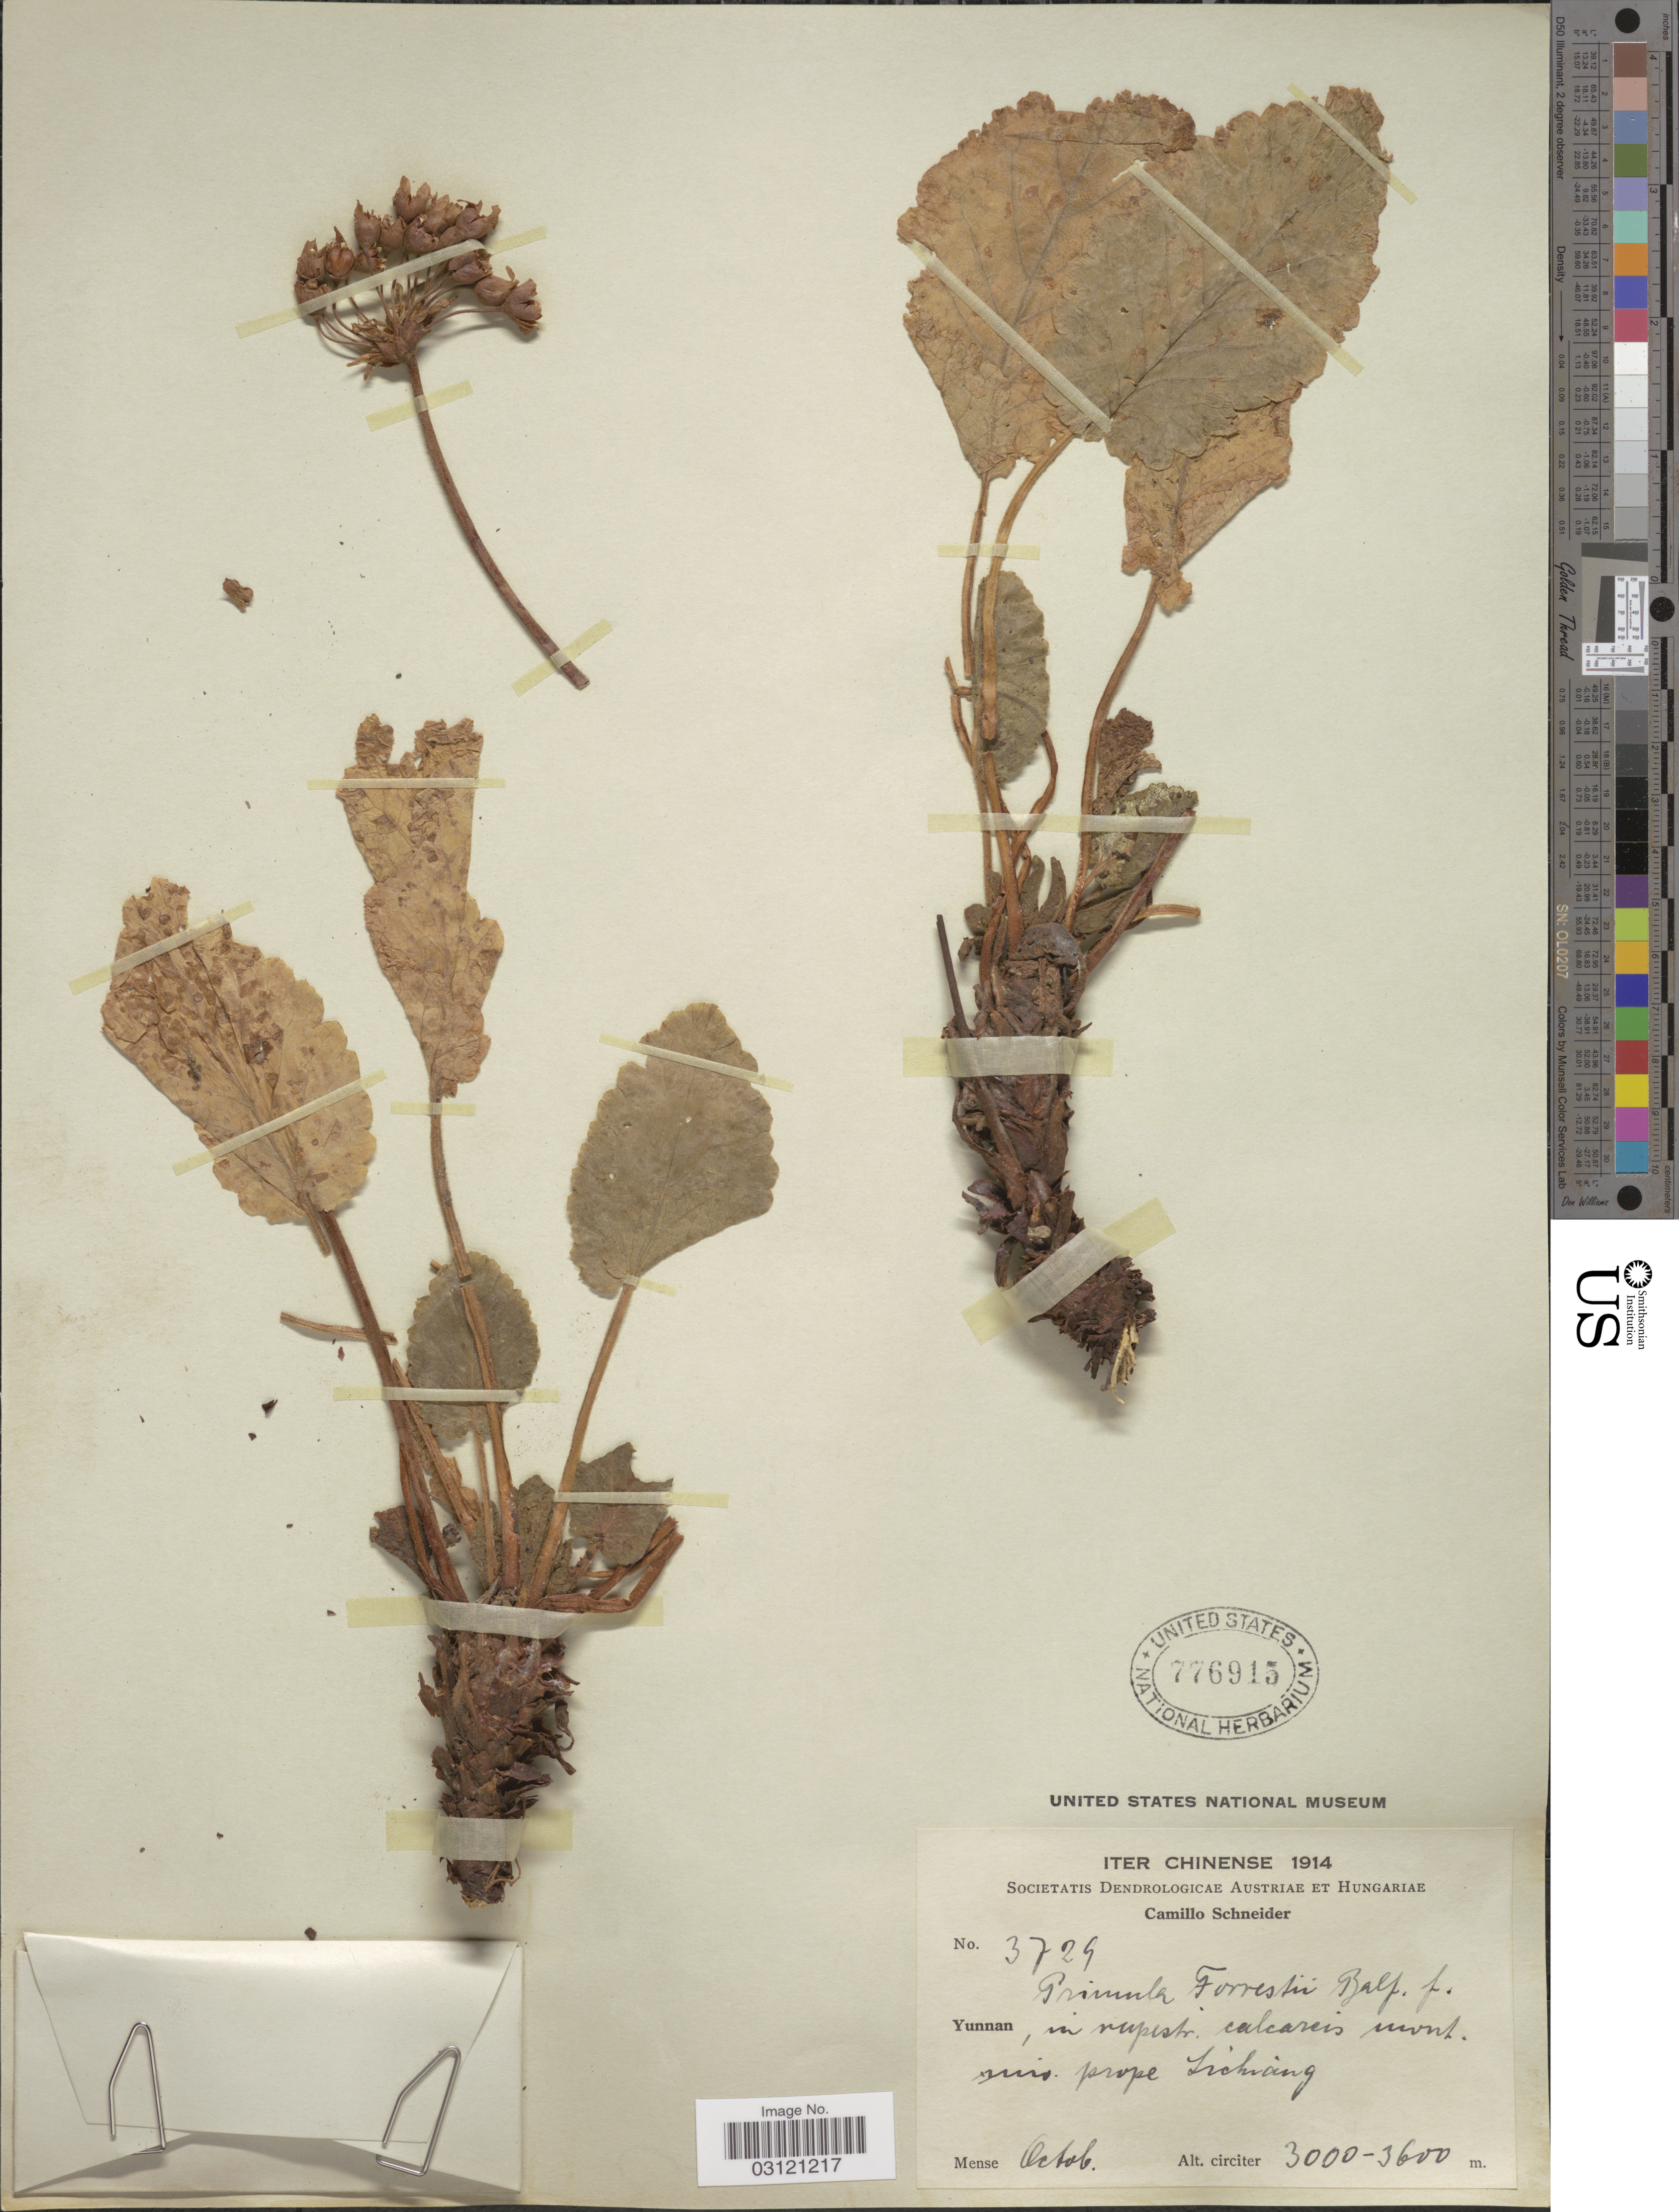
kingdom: Plantae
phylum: Tracheophyta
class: Magnoliopsida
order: Ericales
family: Primulaceae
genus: Primula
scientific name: Primula forrestii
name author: Balf. f. in Forrest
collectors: C. K. Schneider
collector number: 3729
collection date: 1914-10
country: China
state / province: Yunnan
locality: Yunnan, in rupestr. calcareis mont. unis prope Lichiang.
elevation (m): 3000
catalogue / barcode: US 776915